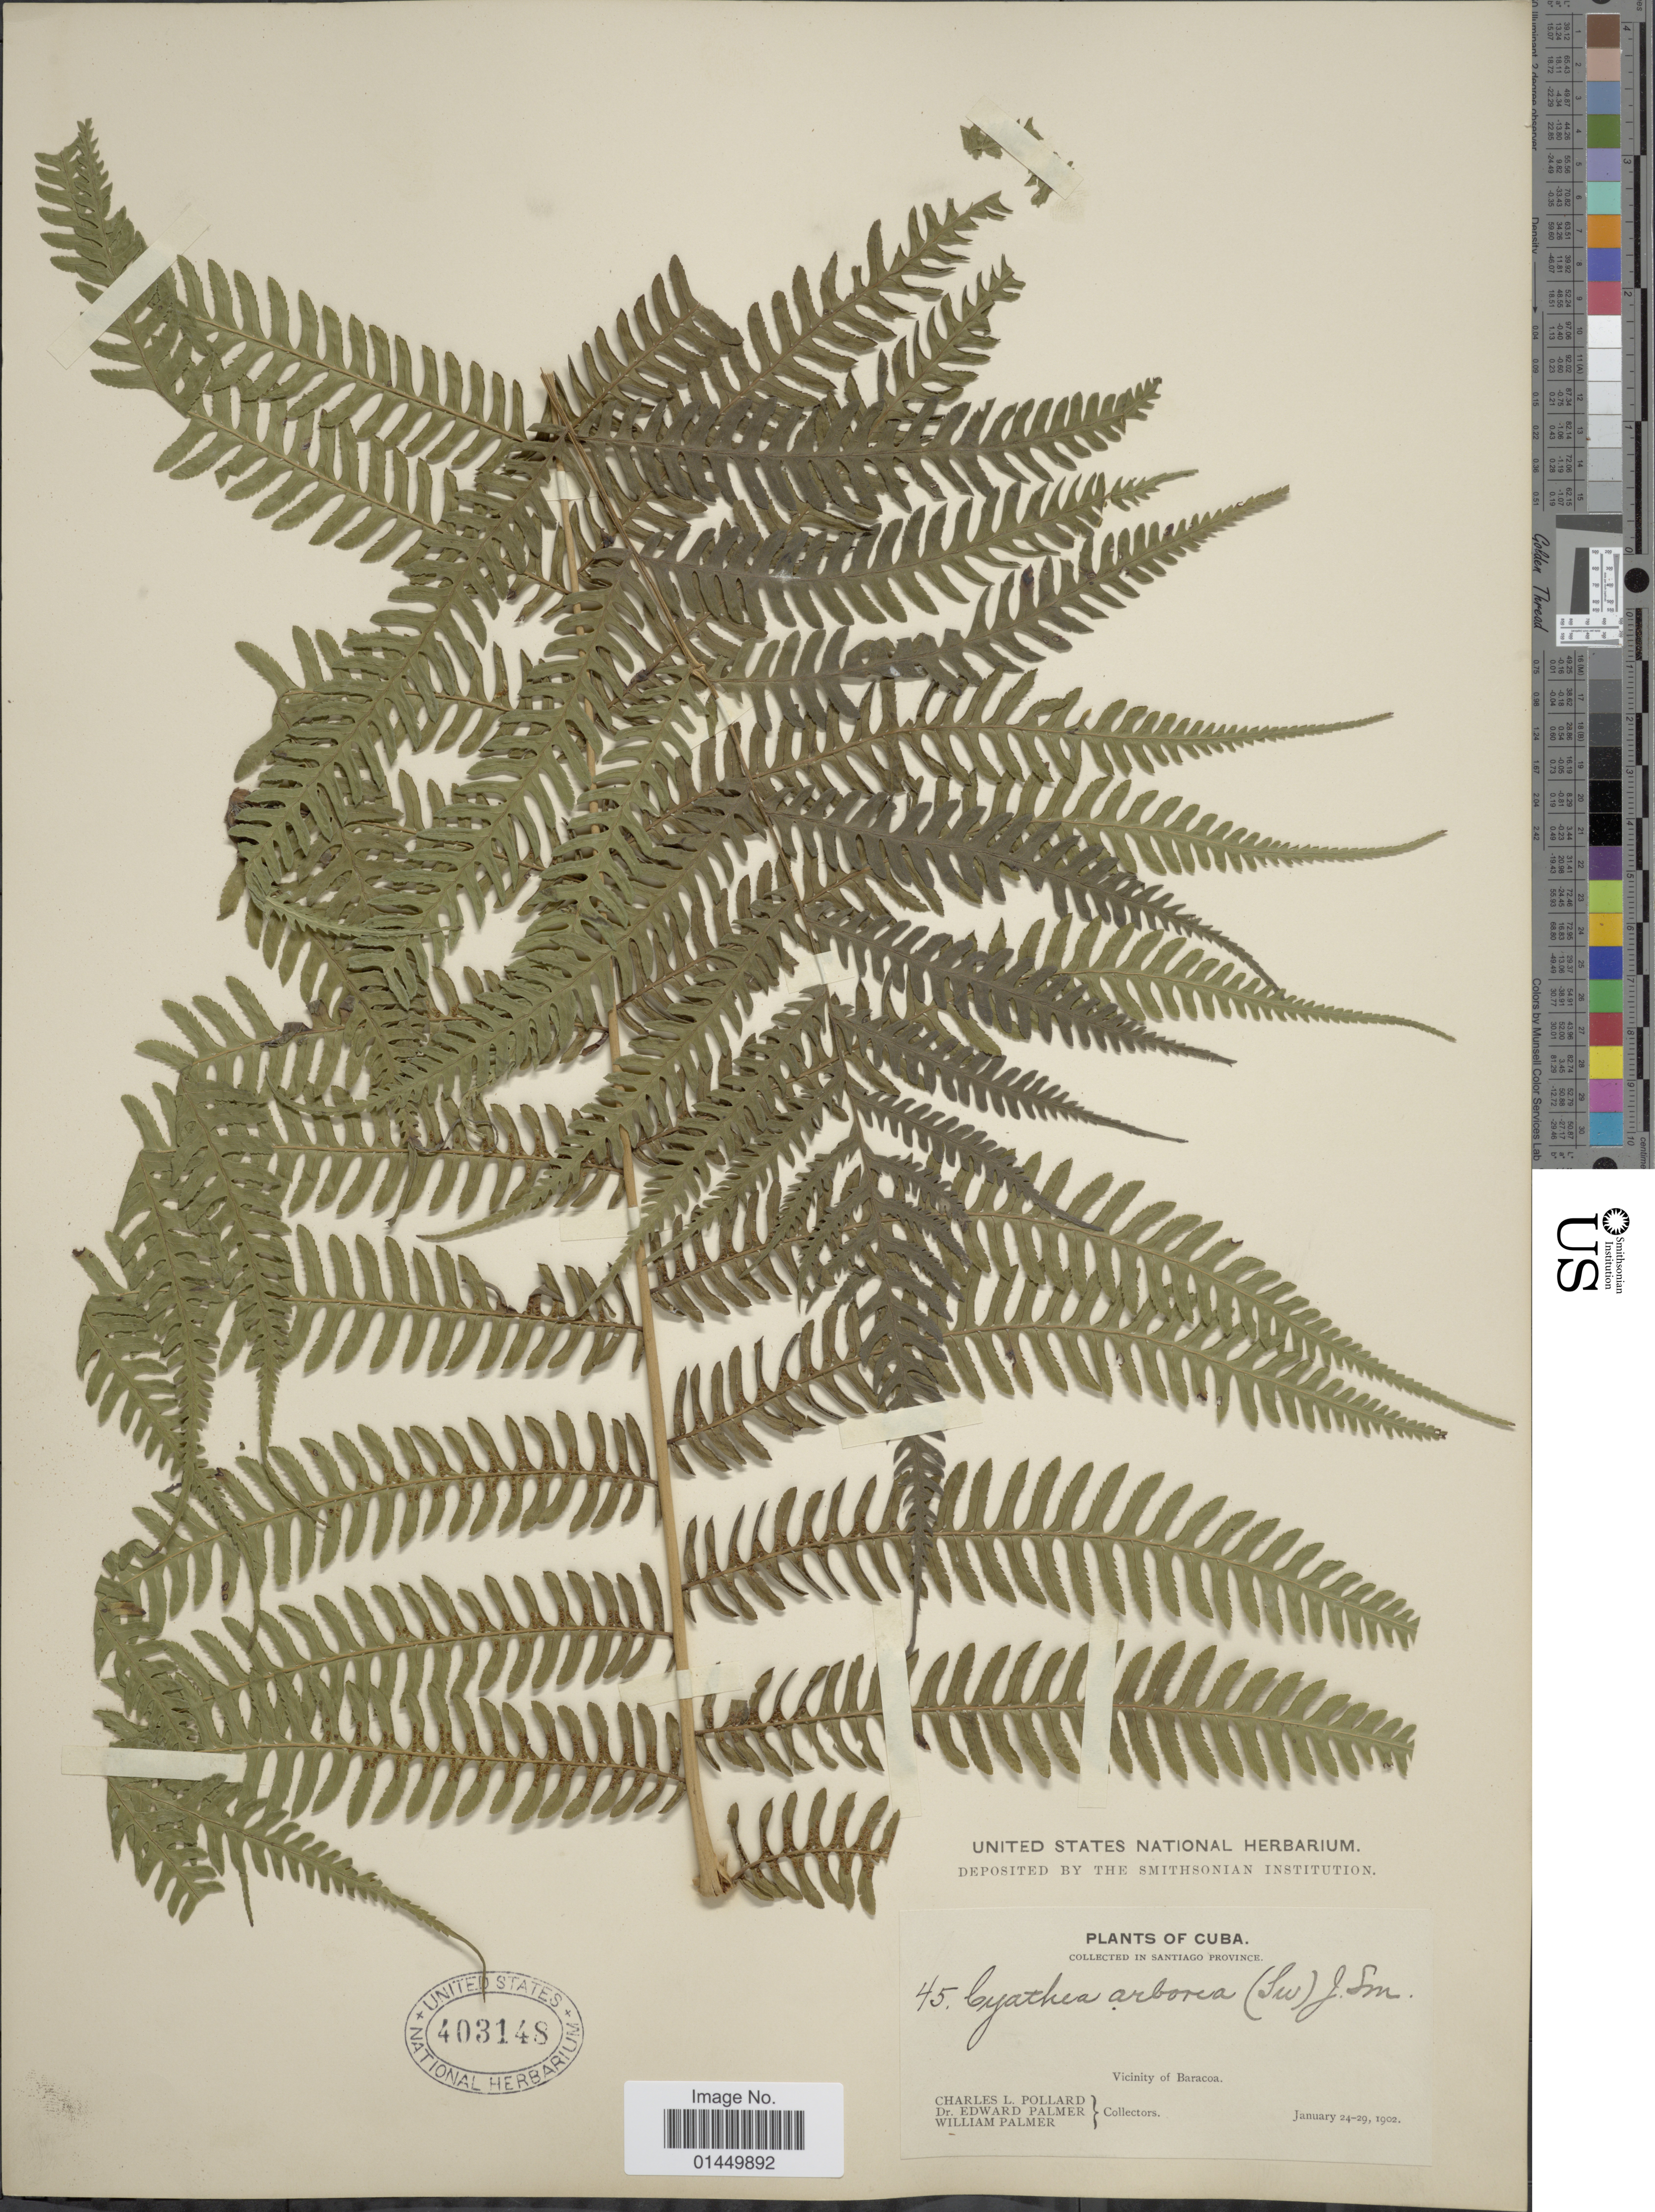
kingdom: Plantae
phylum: Tracheophyta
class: Polypodiopsida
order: Cyatheales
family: Cyatheaceae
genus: Cyathea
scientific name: Cyathea arborea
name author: (L.) Sm.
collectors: E. Palmer & W. Palmer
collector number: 45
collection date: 1902-01-24/1902-01-29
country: Cuba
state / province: Santiago de Cuba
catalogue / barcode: US 403148